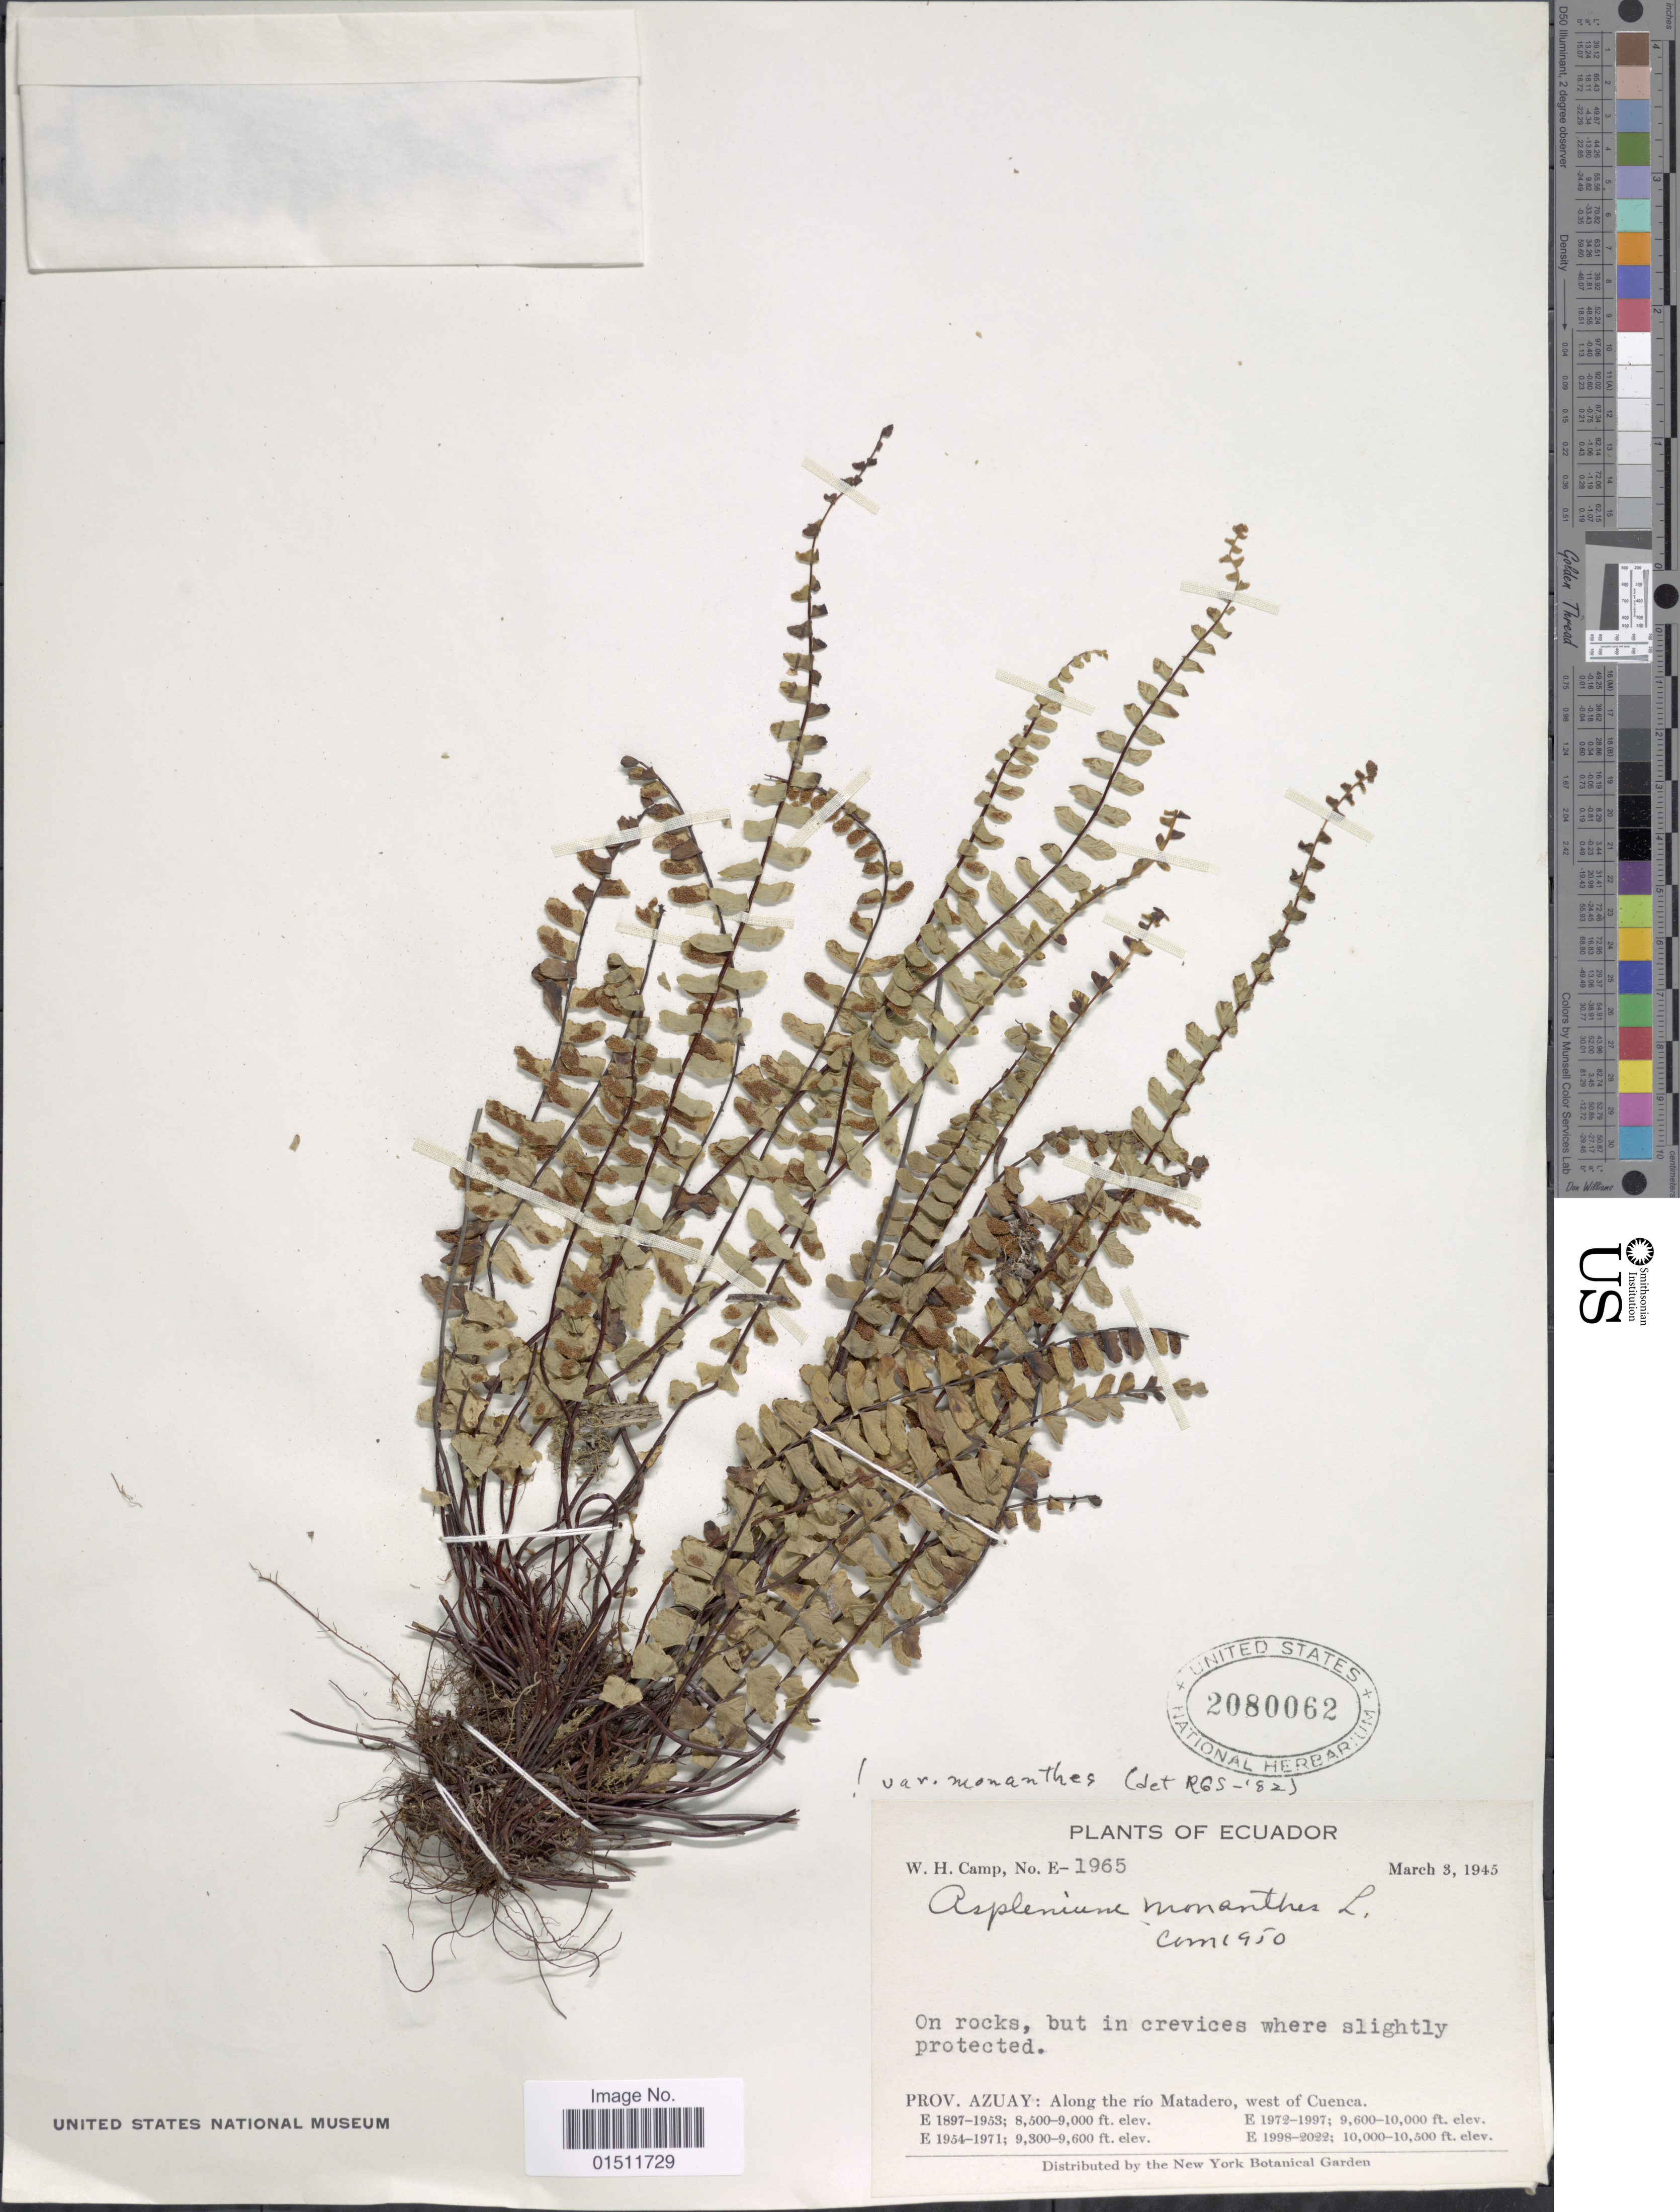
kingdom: Plantae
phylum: Tracheophyta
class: Polypodiopsida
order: Polypodiales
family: Aspleniaceae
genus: Asplenium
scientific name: Asplenium monanthes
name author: L.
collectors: W. H. Camp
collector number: E-1965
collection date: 1945-03-03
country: Ecuador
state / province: Azuay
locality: Prov. Azuay: along the Rio Matadero, west of Cuenca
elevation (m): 2835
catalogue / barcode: US 2080062